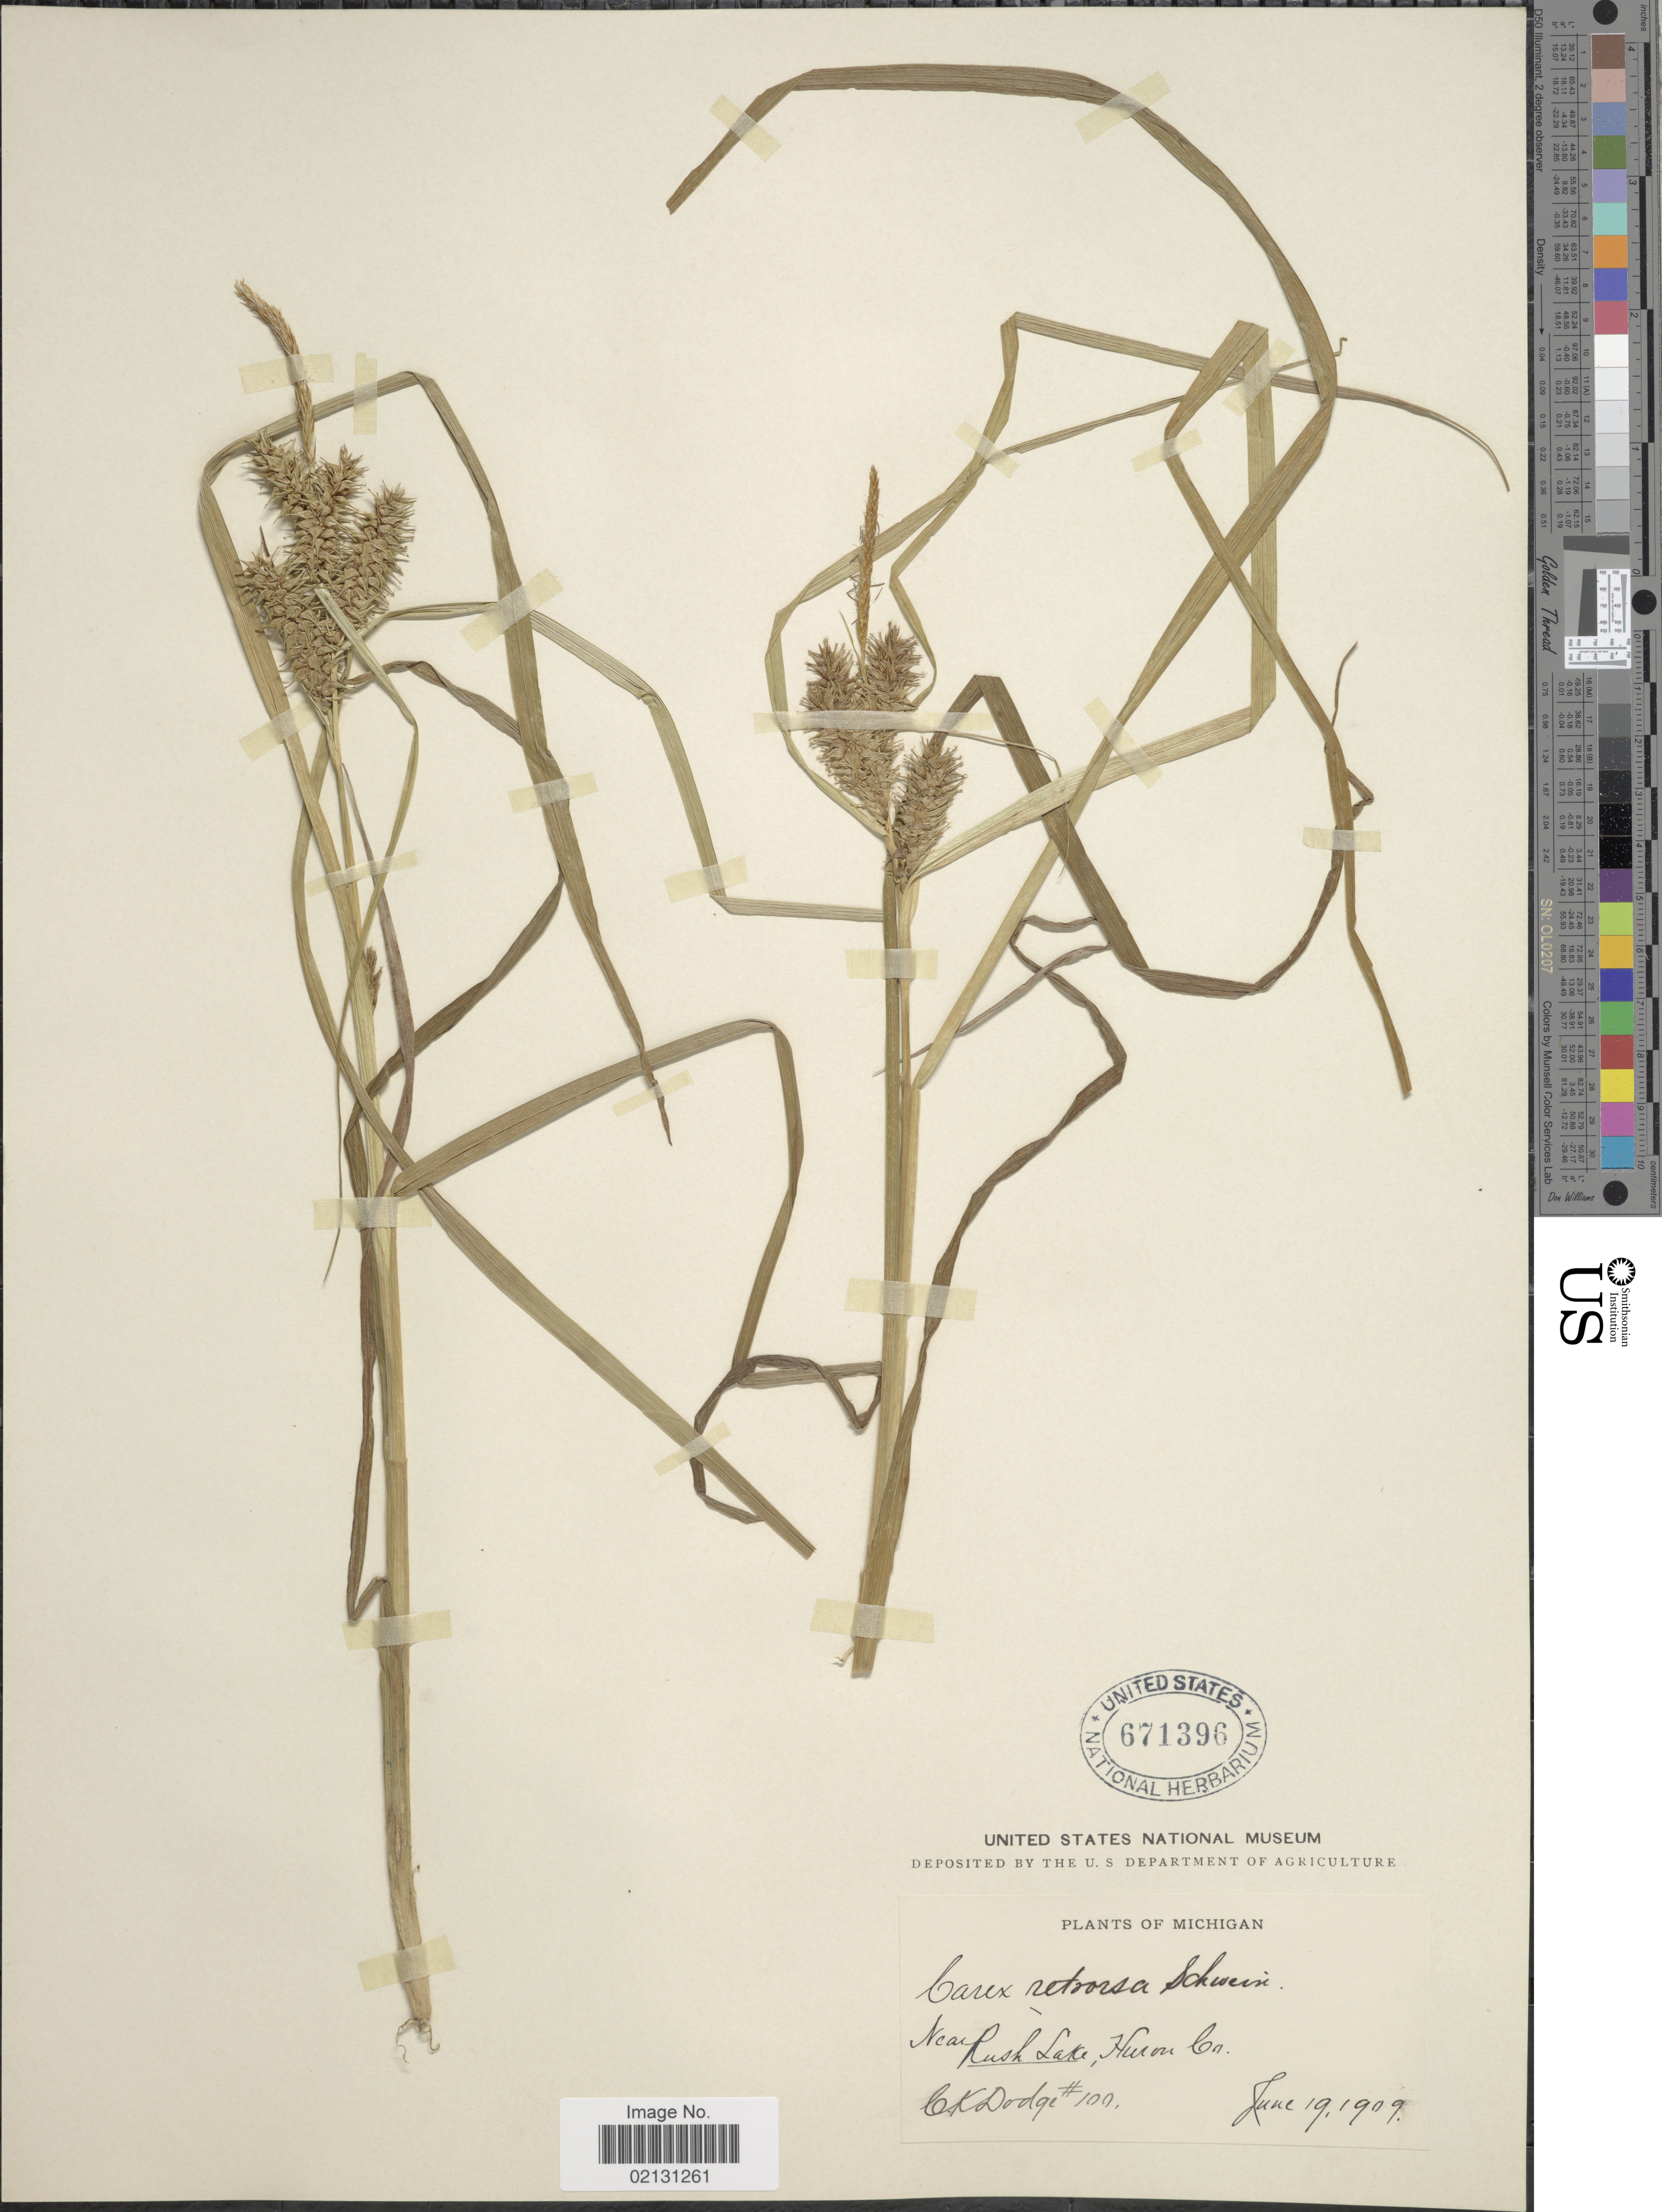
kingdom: Plantae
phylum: Tracheophyta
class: Liliopsida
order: Poales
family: Cyperaceae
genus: Carex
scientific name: Carex retrorsa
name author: Schwein.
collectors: C. Dodge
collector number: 100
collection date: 1909-06-19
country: United States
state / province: Michigan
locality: Near Rush Lake, Huron Co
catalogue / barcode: US 671396